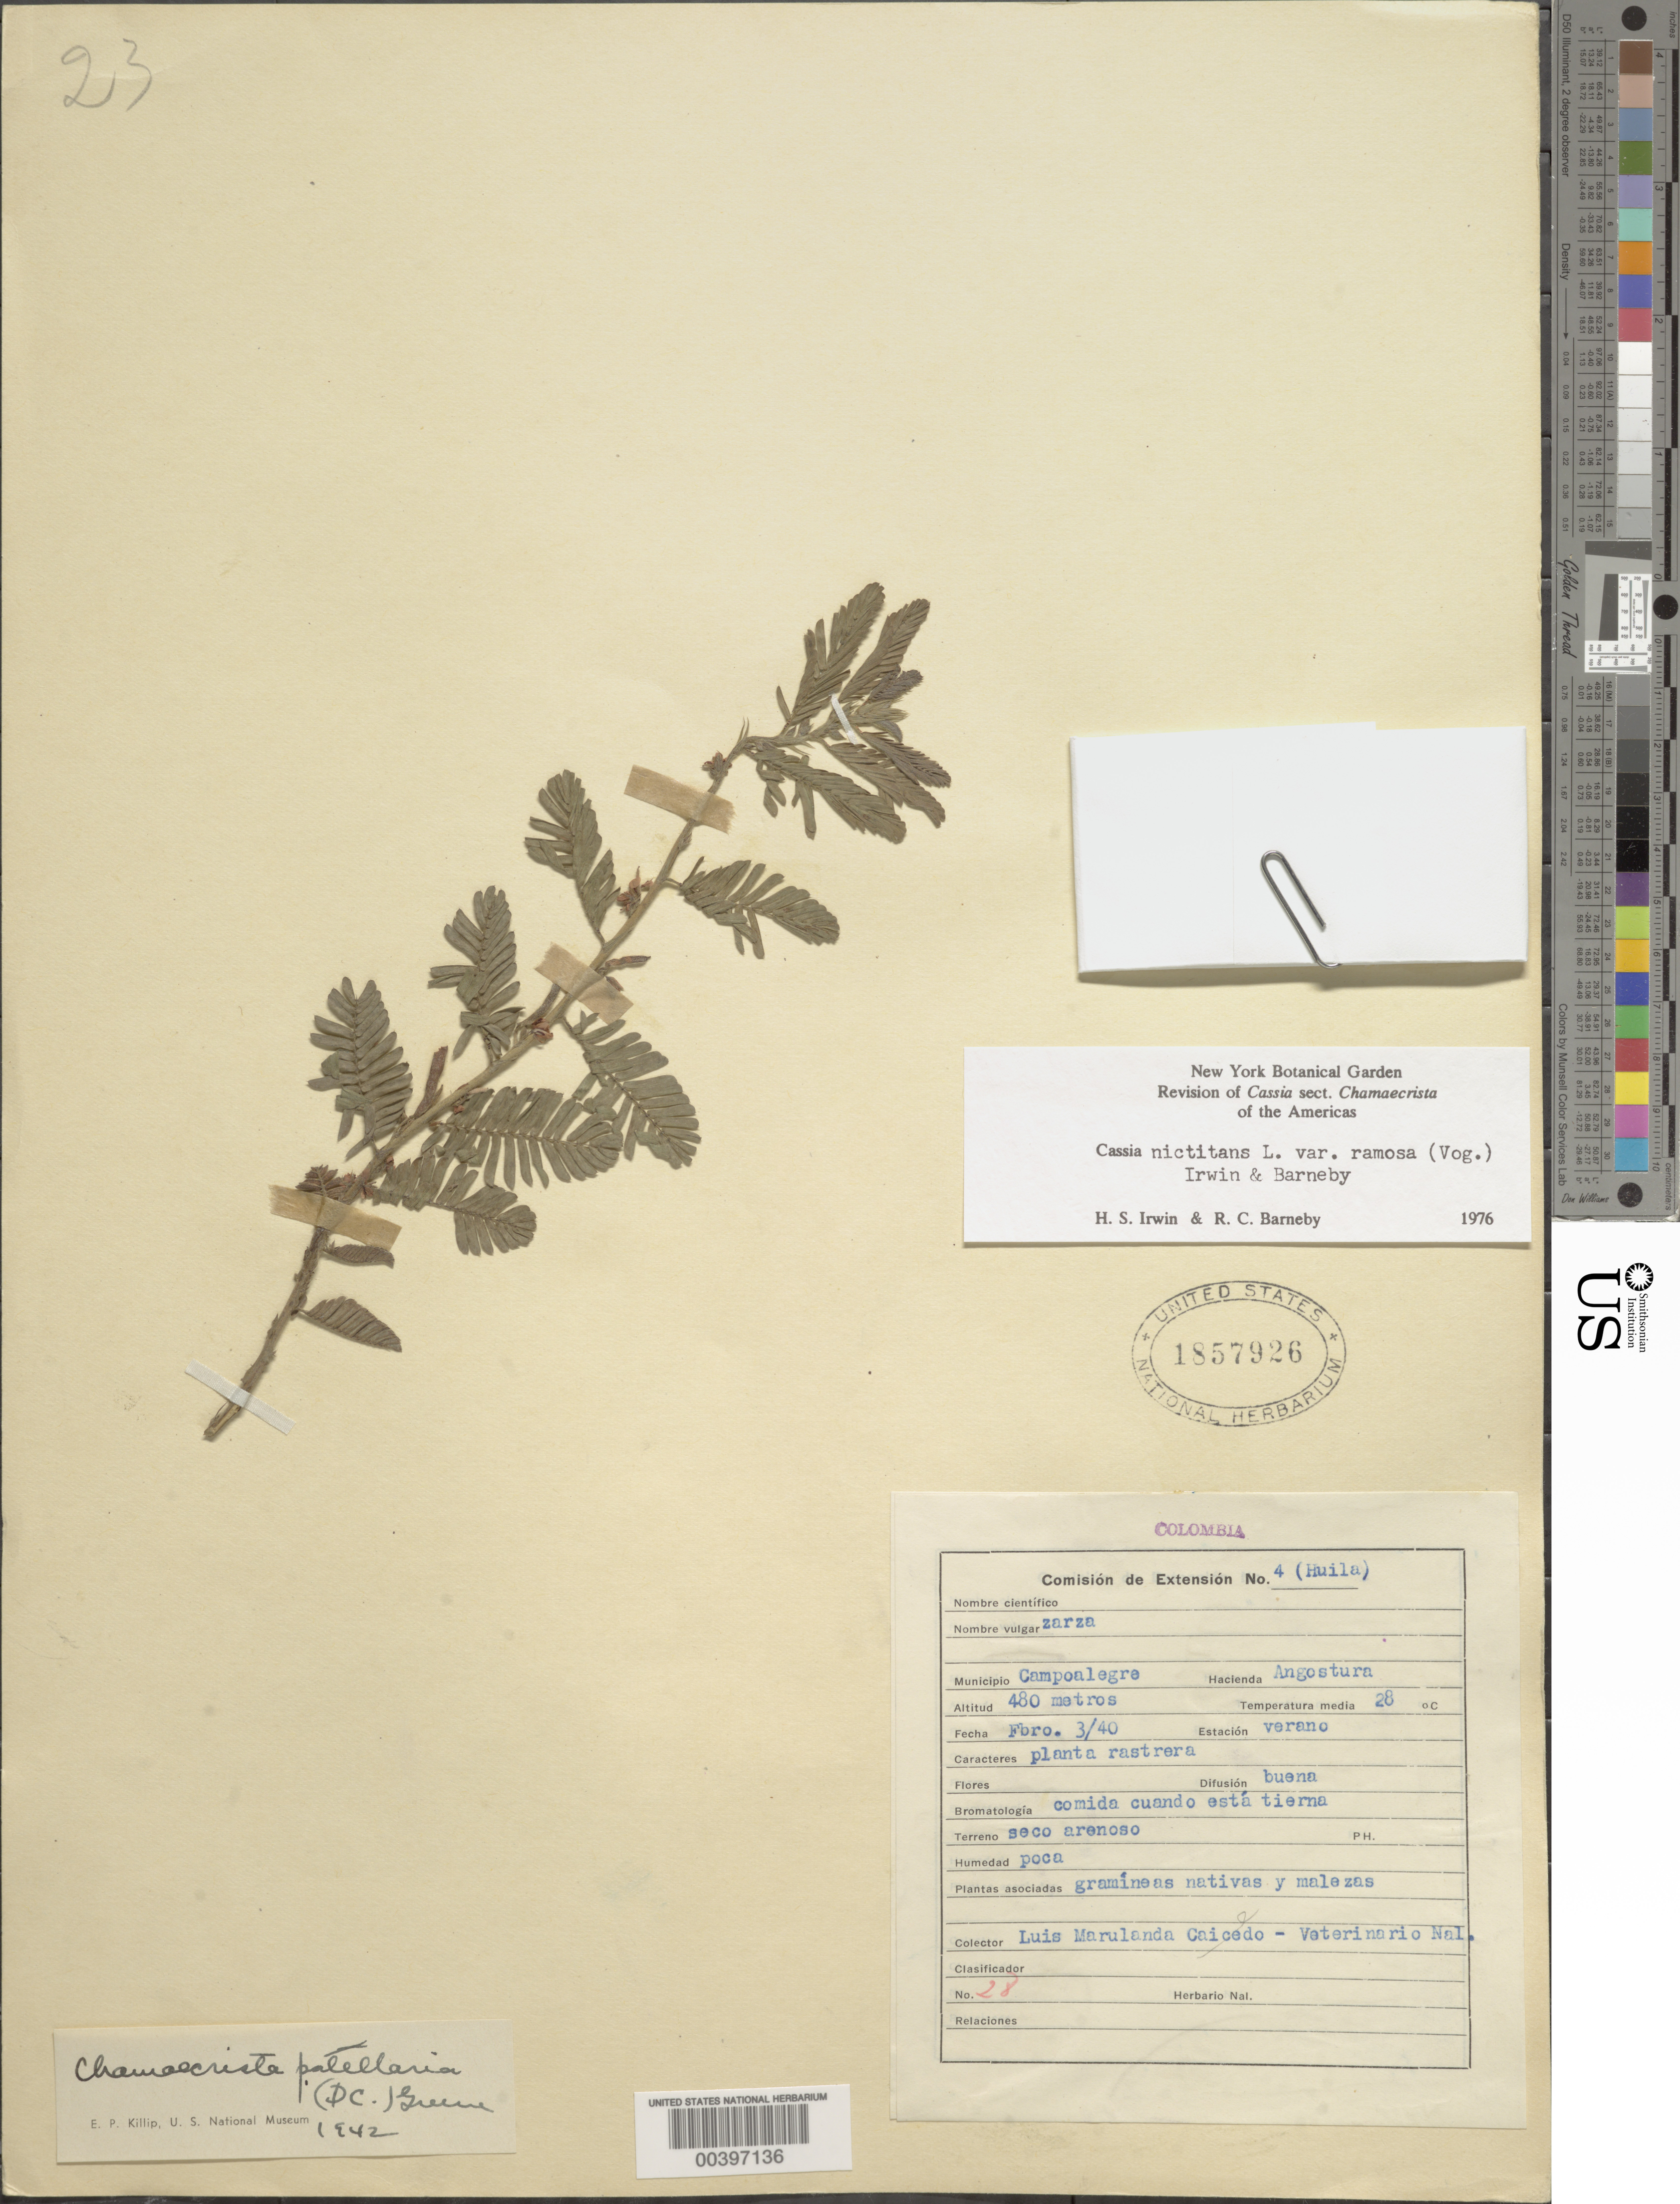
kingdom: Plantae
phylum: Tracheophyta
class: Magnoliopsida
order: Fabales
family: Fabaceae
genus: Chamaecrista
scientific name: Chamaecrista nictitans var. ramosa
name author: (Vogel) H.S. Irwin & Barneby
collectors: L. Marulanda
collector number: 28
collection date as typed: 03 Feb 1940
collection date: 1940-02-03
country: Colombia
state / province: Huila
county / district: Campoalegre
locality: Hacienda Angostura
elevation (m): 480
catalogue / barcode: US 1857926